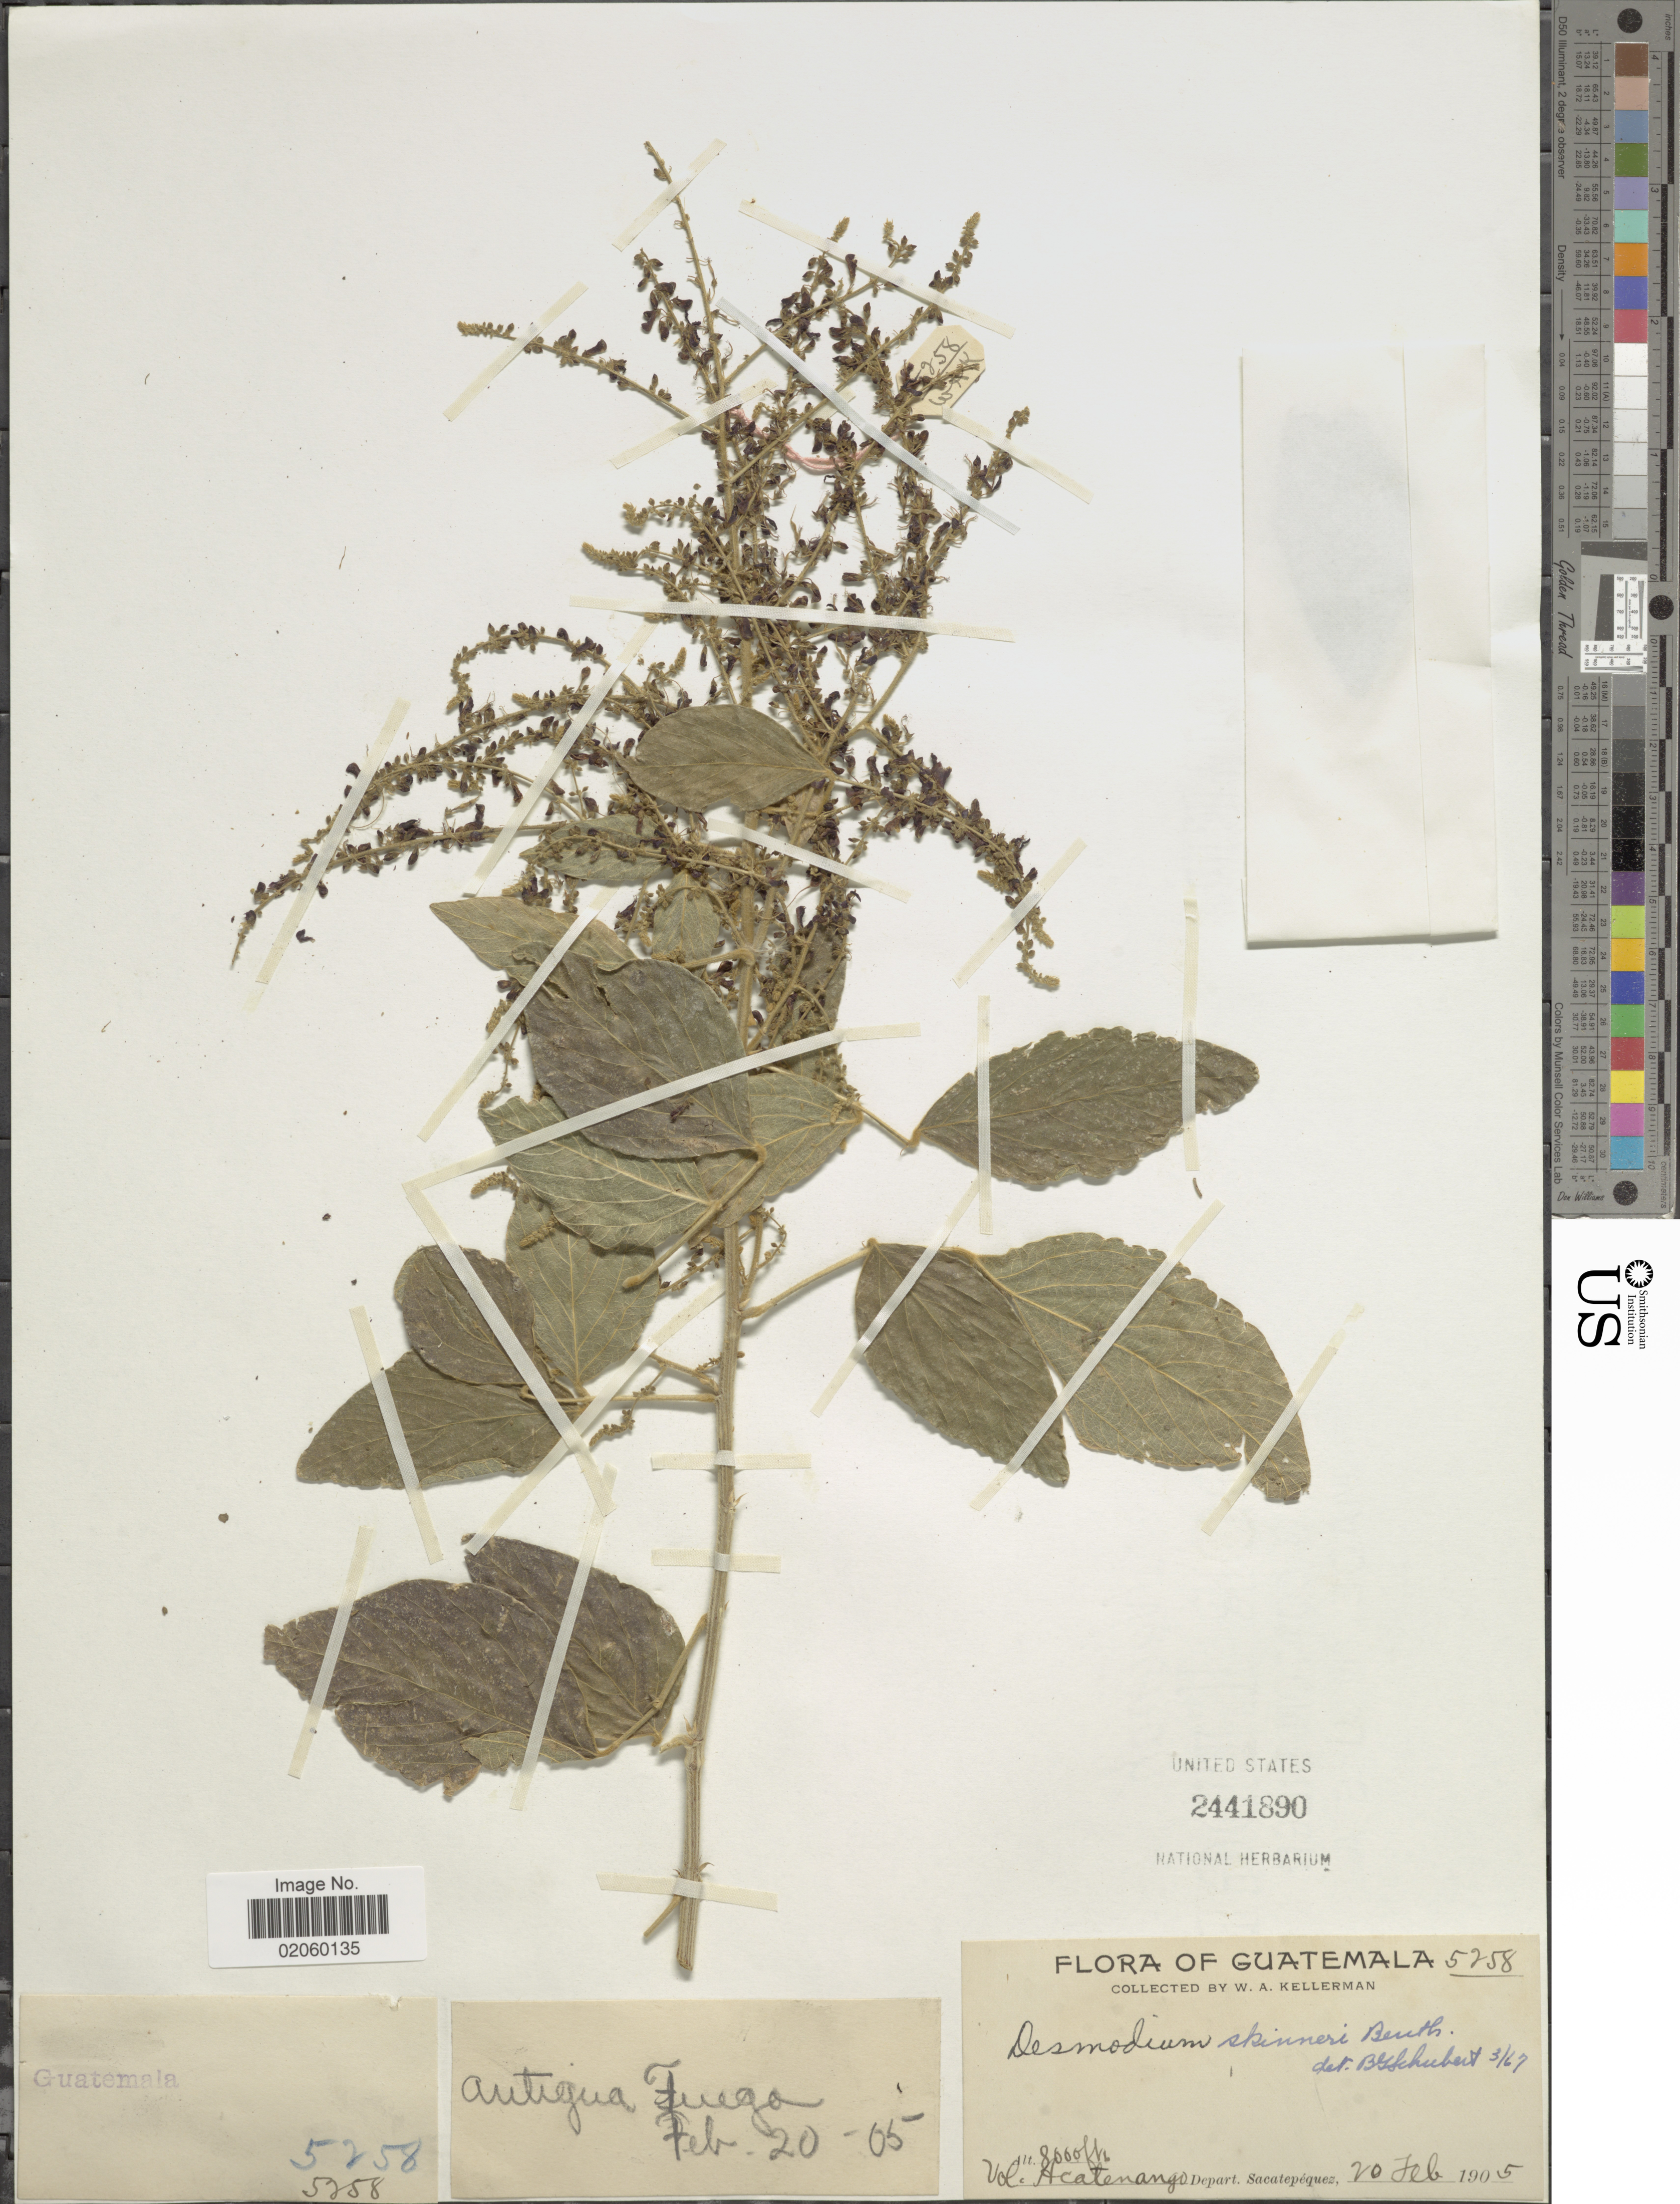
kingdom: Plantae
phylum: Tracheophyta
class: Magnoliopsida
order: Fabales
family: Fabaceae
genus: Desmodium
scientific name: Desmodium skinneri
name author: Benth. ex Hemsl.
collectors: W. Kellerman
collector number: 5258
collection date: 1905-02-20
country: Guatemala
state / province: Sacatepéquez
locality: Vol. Acatenango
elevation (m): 2438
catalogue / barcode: US 2441890